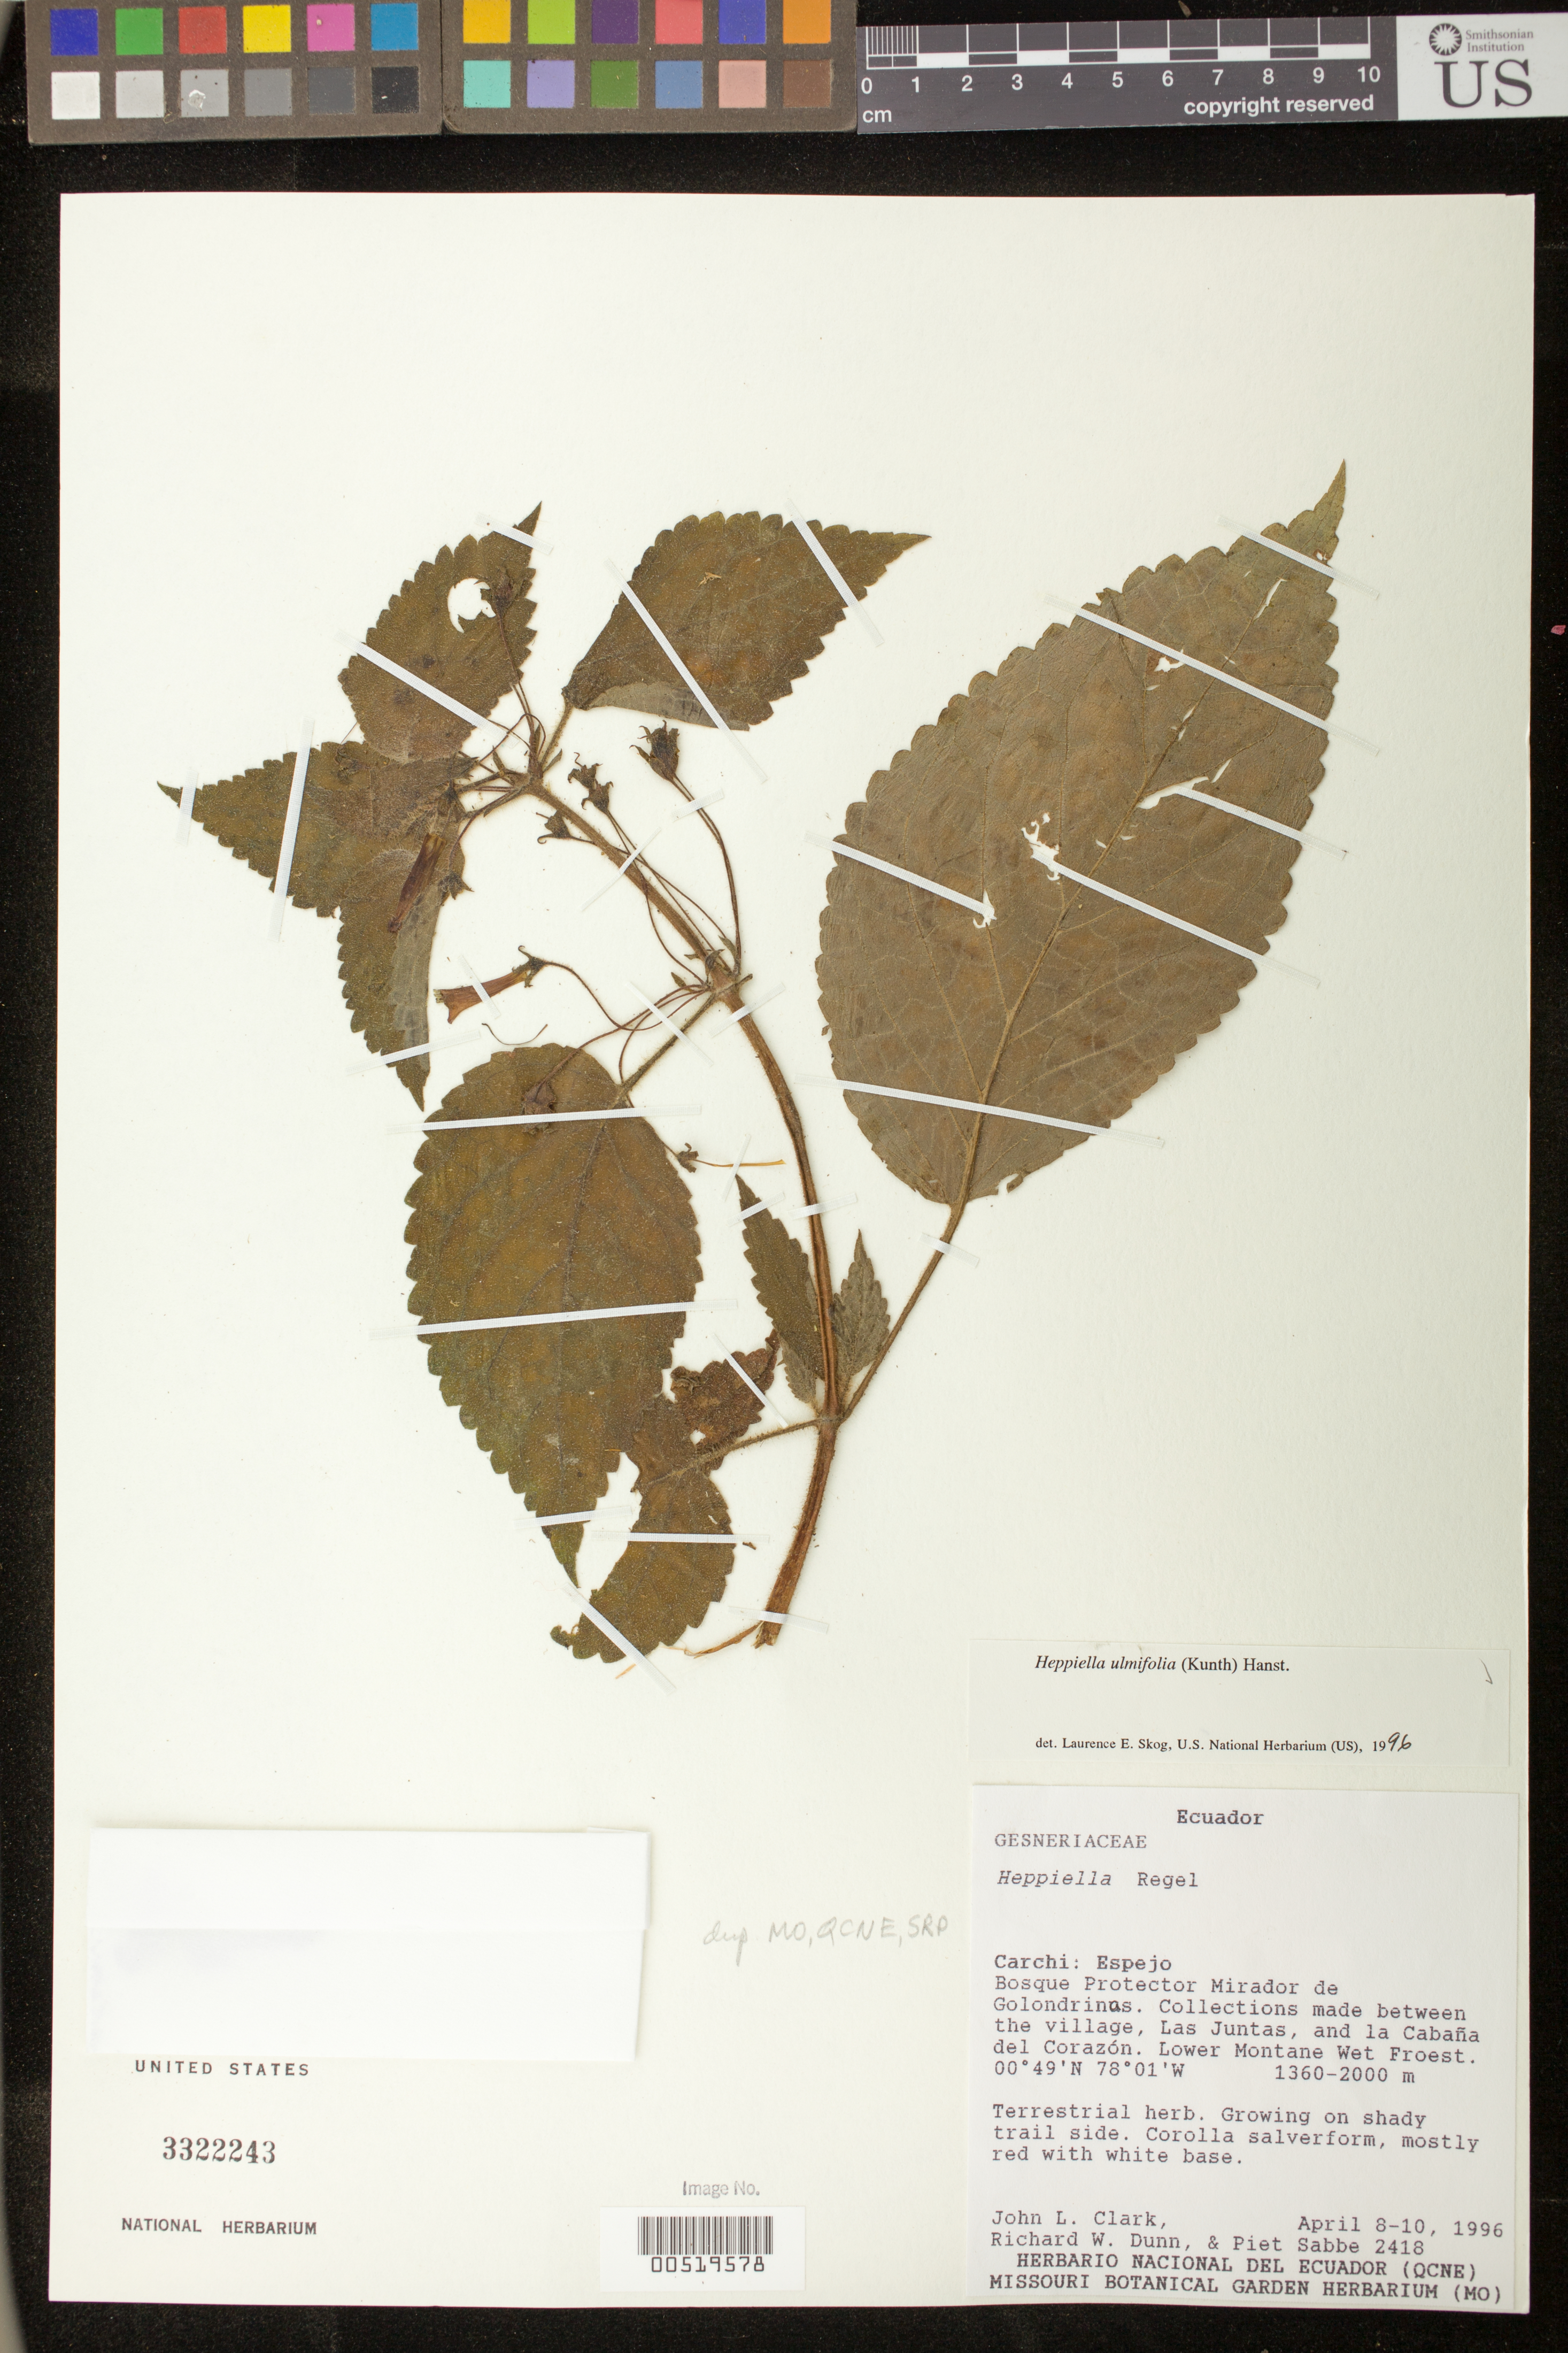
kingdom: Plantae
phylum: Tracheophyta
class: Magnoliopsida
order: Lamiales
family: Gesneriaceae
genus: Heppiella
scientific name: Heppiella ulmifolia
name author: (Kunth) Hanst.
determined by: Skog, Laurence E.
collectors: J. L. Clark, R. Dunn & P. Sabbe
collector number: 2418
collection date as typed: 8-10 Apr 1996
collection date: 1996-04-08/1996-04-10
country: Ecuador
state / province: Carchi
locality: Espejo; Bosque Protector Mirador de Golondrinas; between the village, Las Juntas, and la Cabaña del Corazón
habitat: Lower montane wet forest; growing on shady trailside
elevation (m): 1360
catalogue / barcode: US 3322243